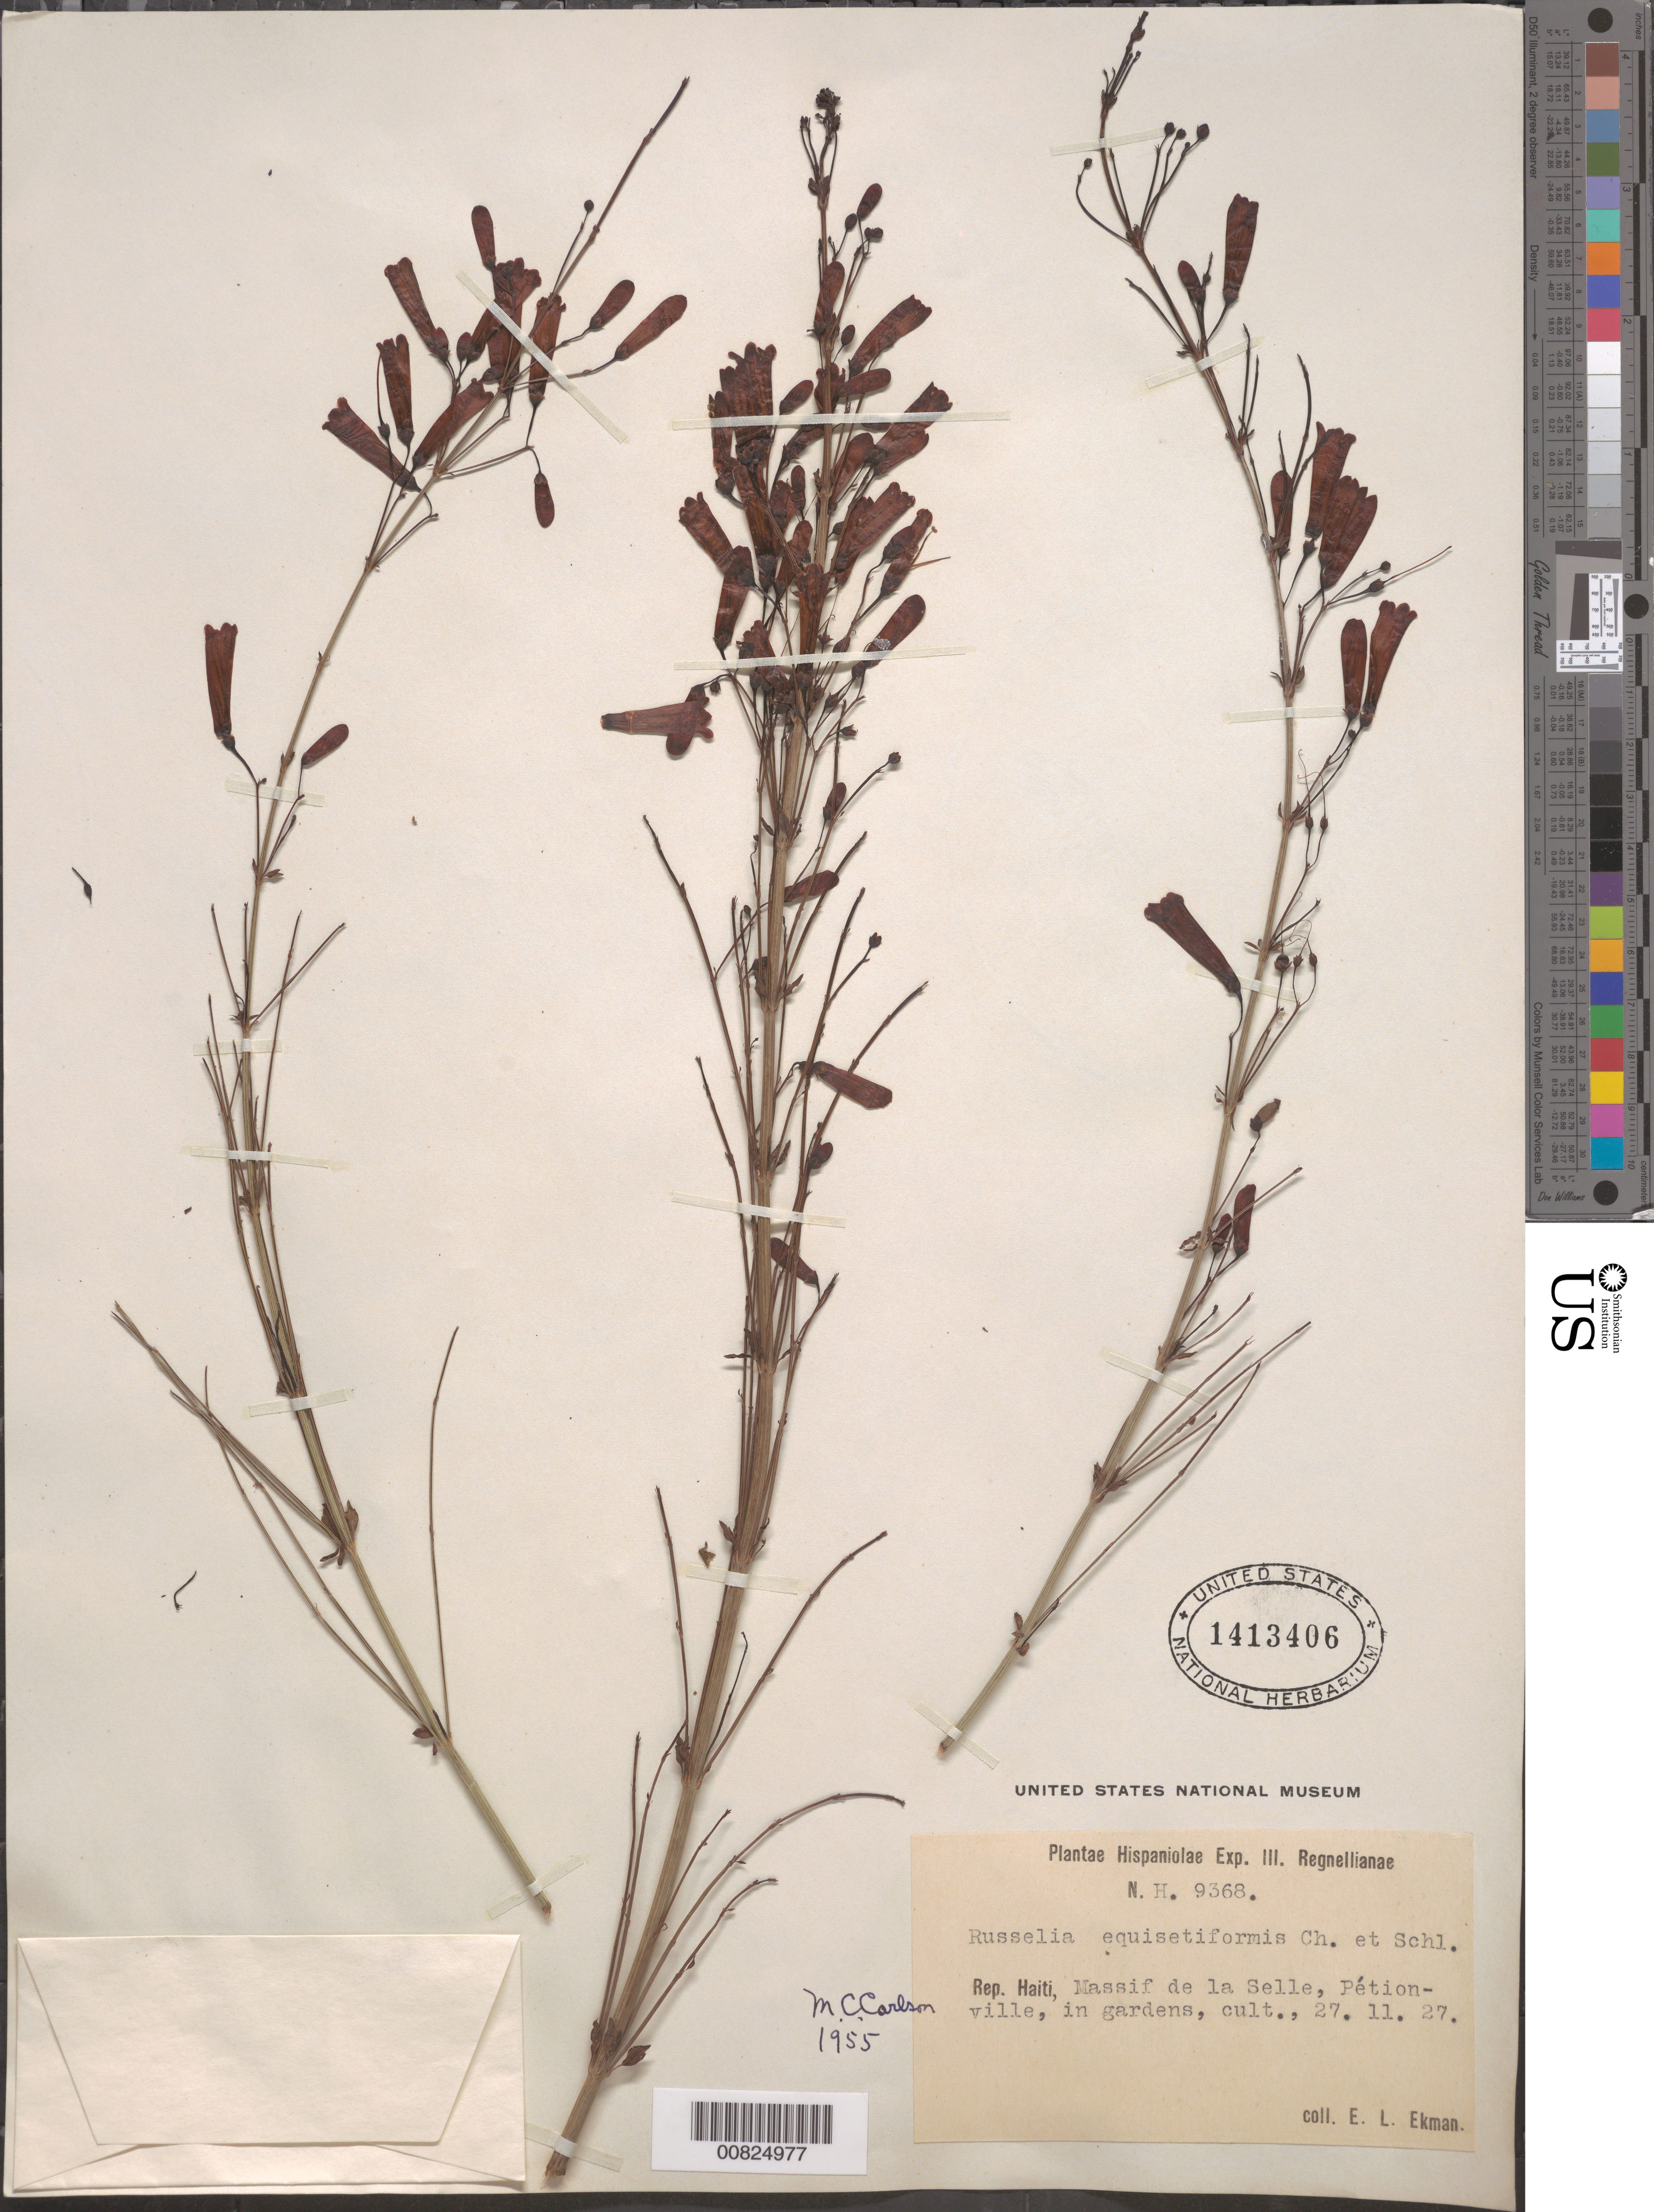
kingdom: Plantae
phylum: Tracheophyta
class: Magnoliopsida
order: Lamiales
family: Plantaginaceae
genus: Russelia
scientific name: Russelia equisetiformis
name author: Schltdl. & Cham.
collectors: E. L. Ekman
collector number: H 9368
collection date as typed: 27 Nov 1927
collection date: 1927-11-27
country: Haiti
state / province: Ouest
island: Hispaniola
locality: Massif de la Selle, Pétionville,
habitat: In gardens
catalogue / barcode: US 1413406